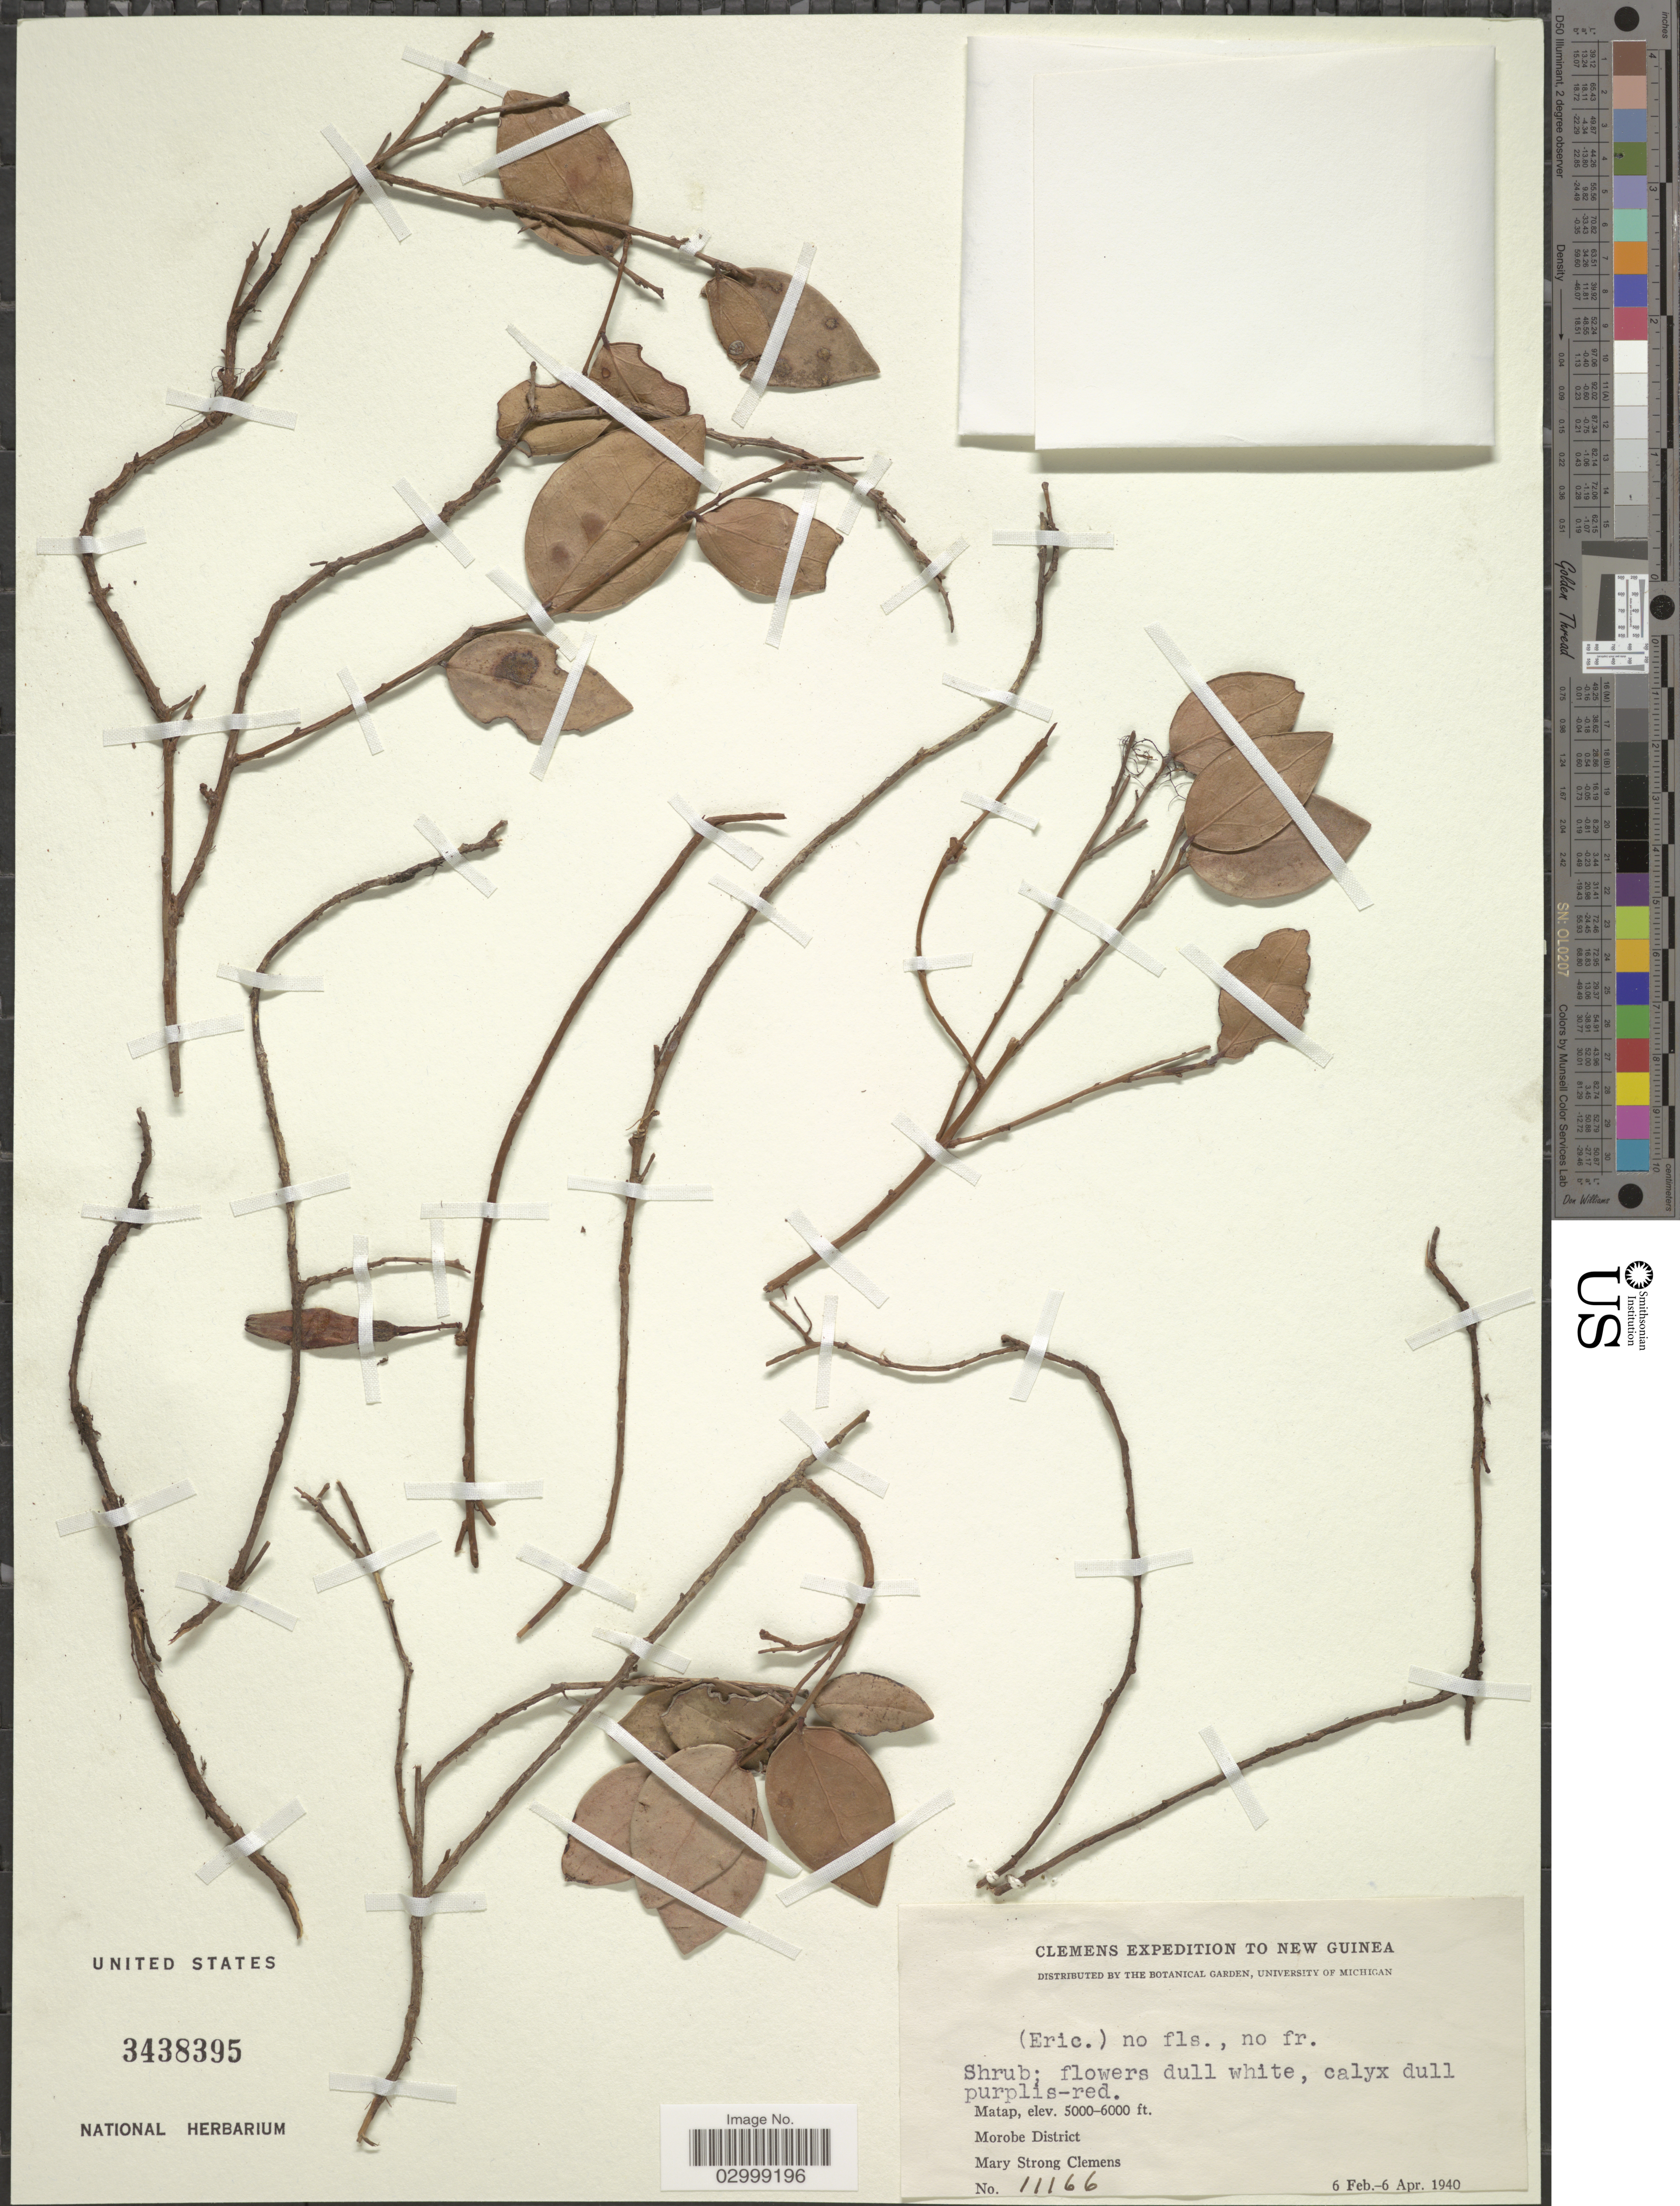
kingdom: Plantae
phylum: Tracheophyta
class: Magnoliopsida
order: Ericales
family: Ericaceae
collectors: M. S. Clemens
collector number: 11166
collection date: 1940-02-06/1940-04-06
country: Papua New Guinea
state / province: Morobe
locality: Matap, Morobe District, New Guinea.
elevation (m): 1524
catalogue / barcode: US 3438395